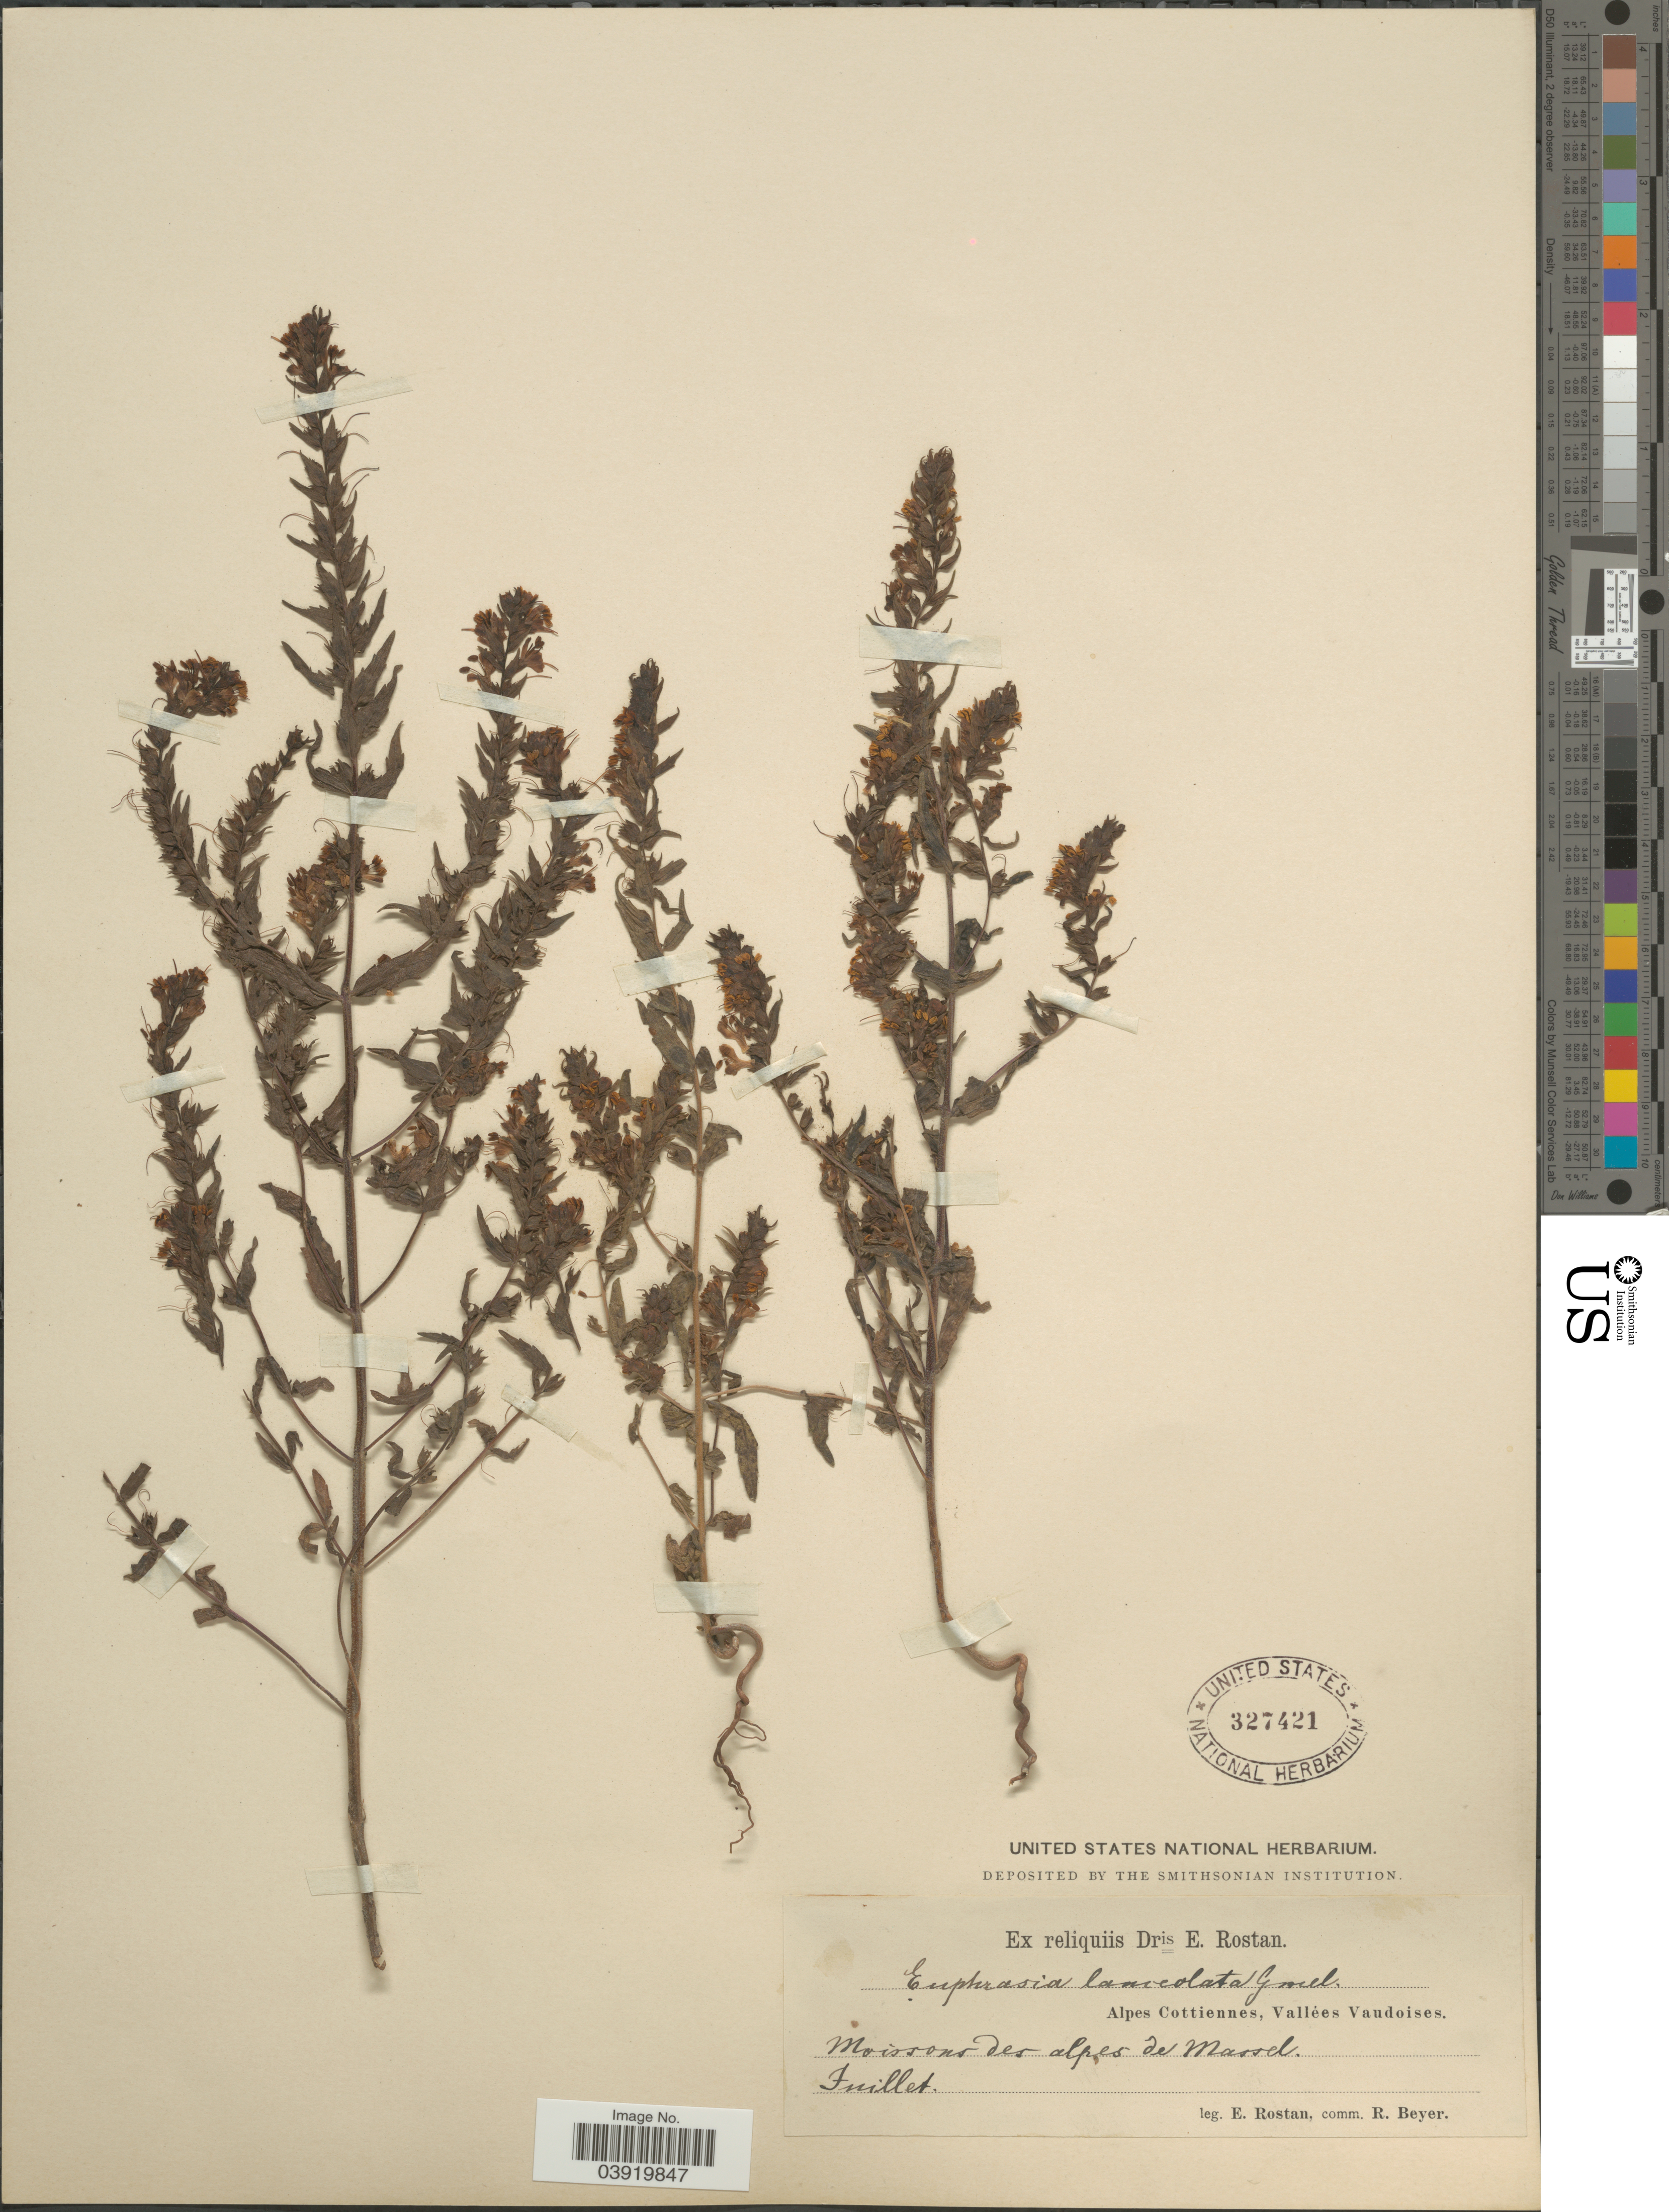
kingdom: Plantae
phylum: Tracheophyta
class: Magnoliopsida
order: Lamiales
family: Orobanchaceae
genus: Odontites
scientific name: Odontites lanceolata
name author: Rchb.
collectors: E. Rostan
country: France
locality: Alpes Cottiennes, Vallées Vaudoises. Moissons des alpes de Massel.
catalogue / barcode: US 327421